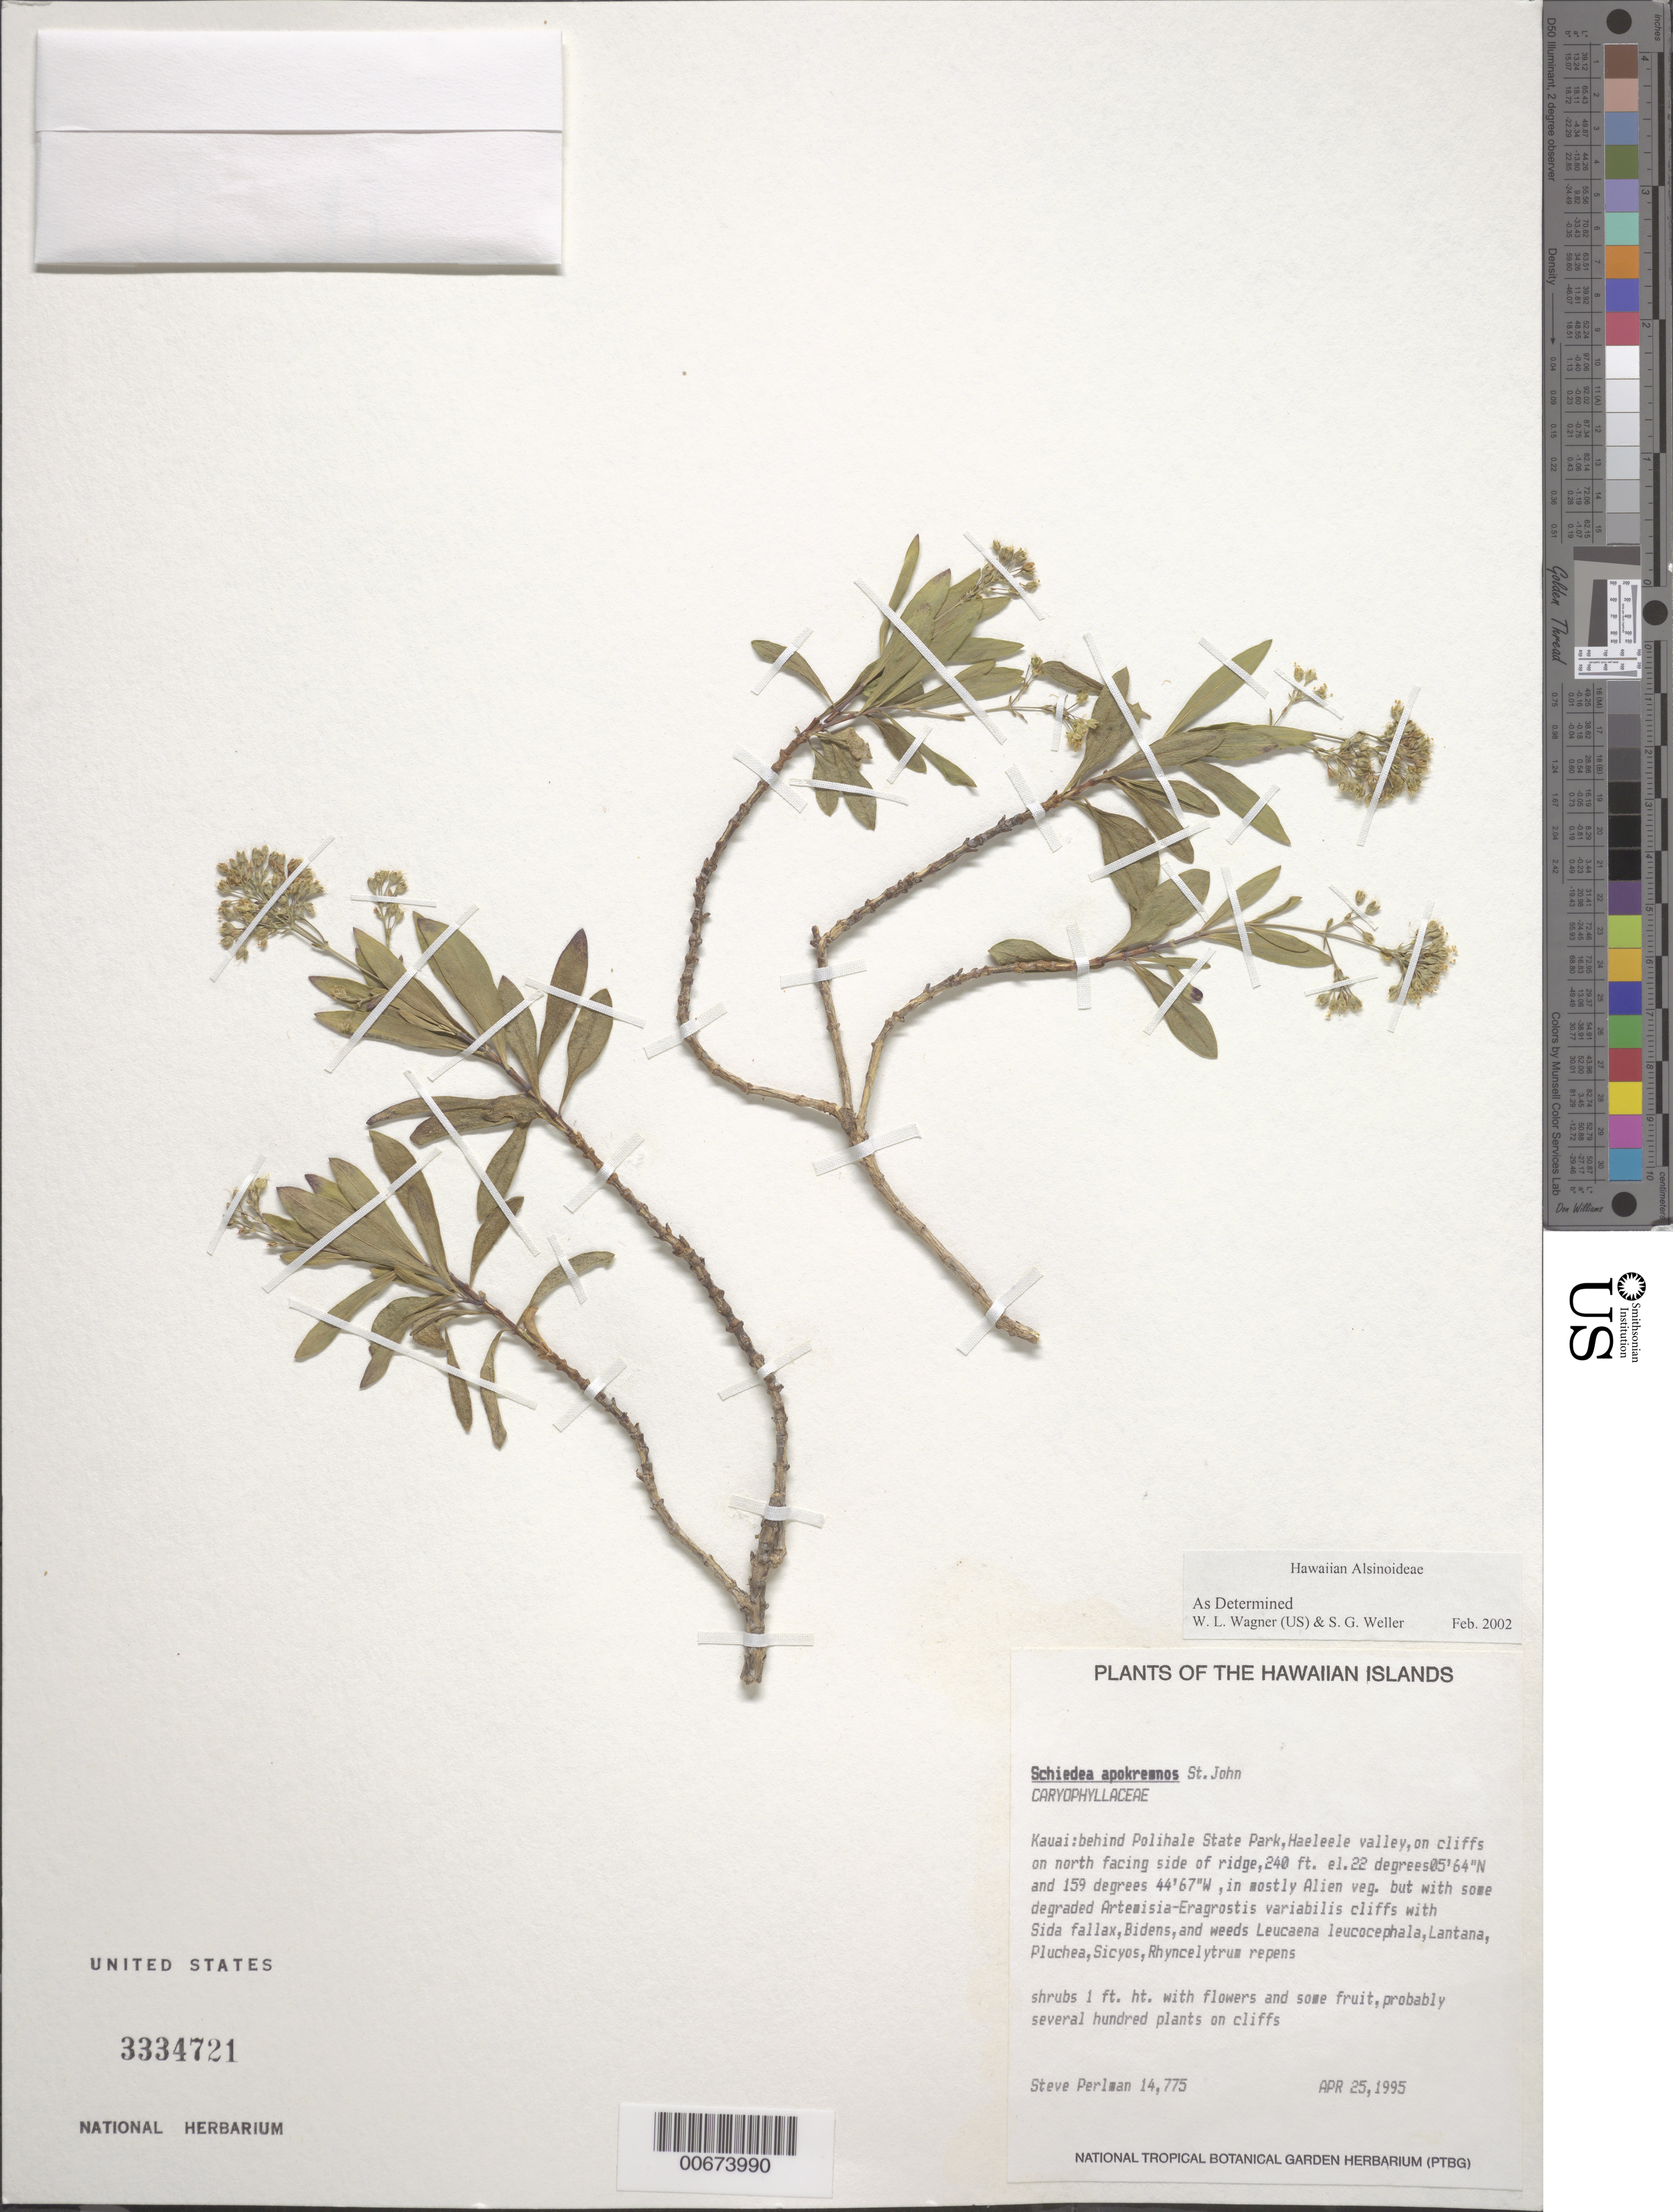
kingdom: Plantae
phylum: Tracheophyta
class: Magnoliopsida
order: Caryophyllales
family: Caryophyllaceae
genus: Schiedea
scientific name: Schiedea apokremnos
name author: H. St. John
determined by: Wagner, W. L.; Weller, Stephen G.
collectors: S. P. Perlman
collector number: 14775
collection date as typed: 25 Apr 1995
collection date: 1995-04-25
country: United States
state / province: Hawaii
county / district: Kauai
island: Kaua'i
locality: behind Polihale State Park, Haeleele valley, on cliffs on N facing side of ridge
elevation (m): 73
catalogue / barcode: US 3334721